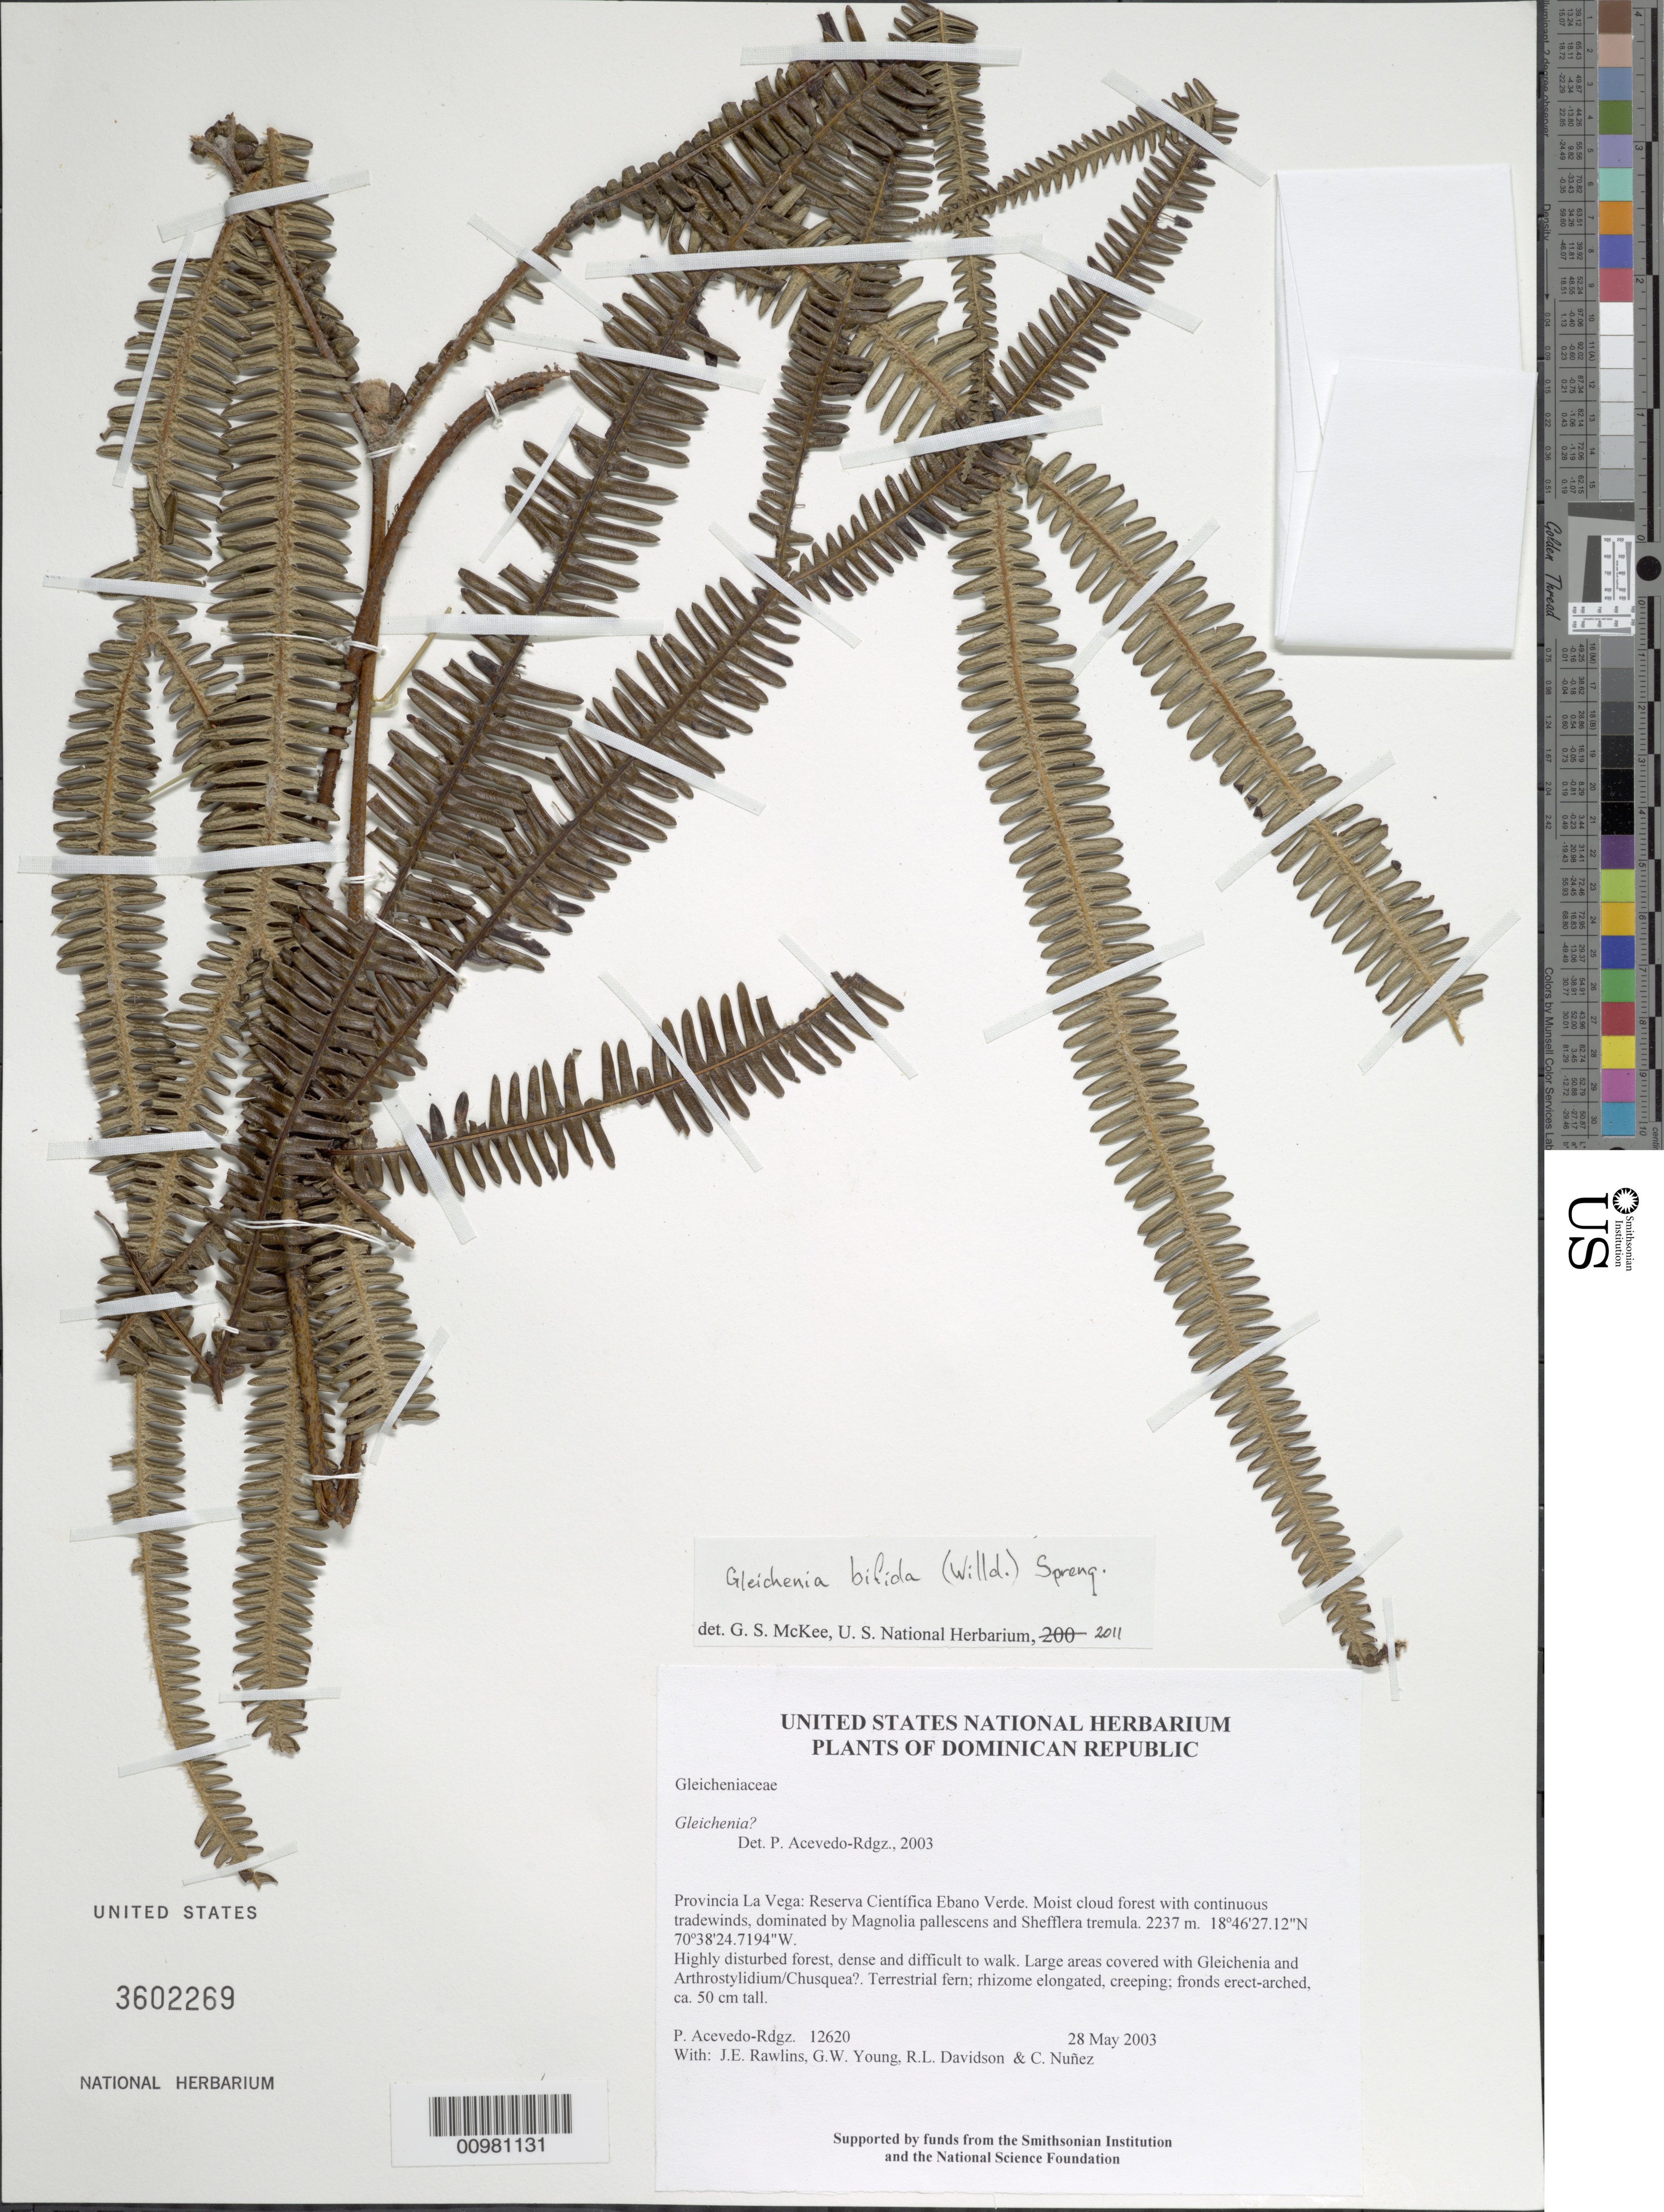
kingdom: Plantae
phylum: Tracheophyta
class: Polypodiopsida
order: Gleicheniales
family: Gleicheniaceae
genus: Sticherus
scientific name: Sticherus bifidus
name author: (Willd.) Ching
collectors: P. Acevedo-Rodr., J. Rawlins, G. Young, R. Davidson & C. Nunez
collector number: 12620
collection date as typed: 28 May 2003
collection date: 2003-05-28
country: Dominican Republic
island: Hispaniola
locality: Provincia La Vega: Reserva Científica Ebano Verde. Moist cloud forest with continuous tradewinds, dominated by Magnolia pallescens and Shefflera tremula.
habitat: Highly disturbed forest, dense and difficult to walk. Large areas covered with Gleichenia and Arthrostylidium/Chusquea?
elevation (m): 2237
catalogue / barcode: US 3602269